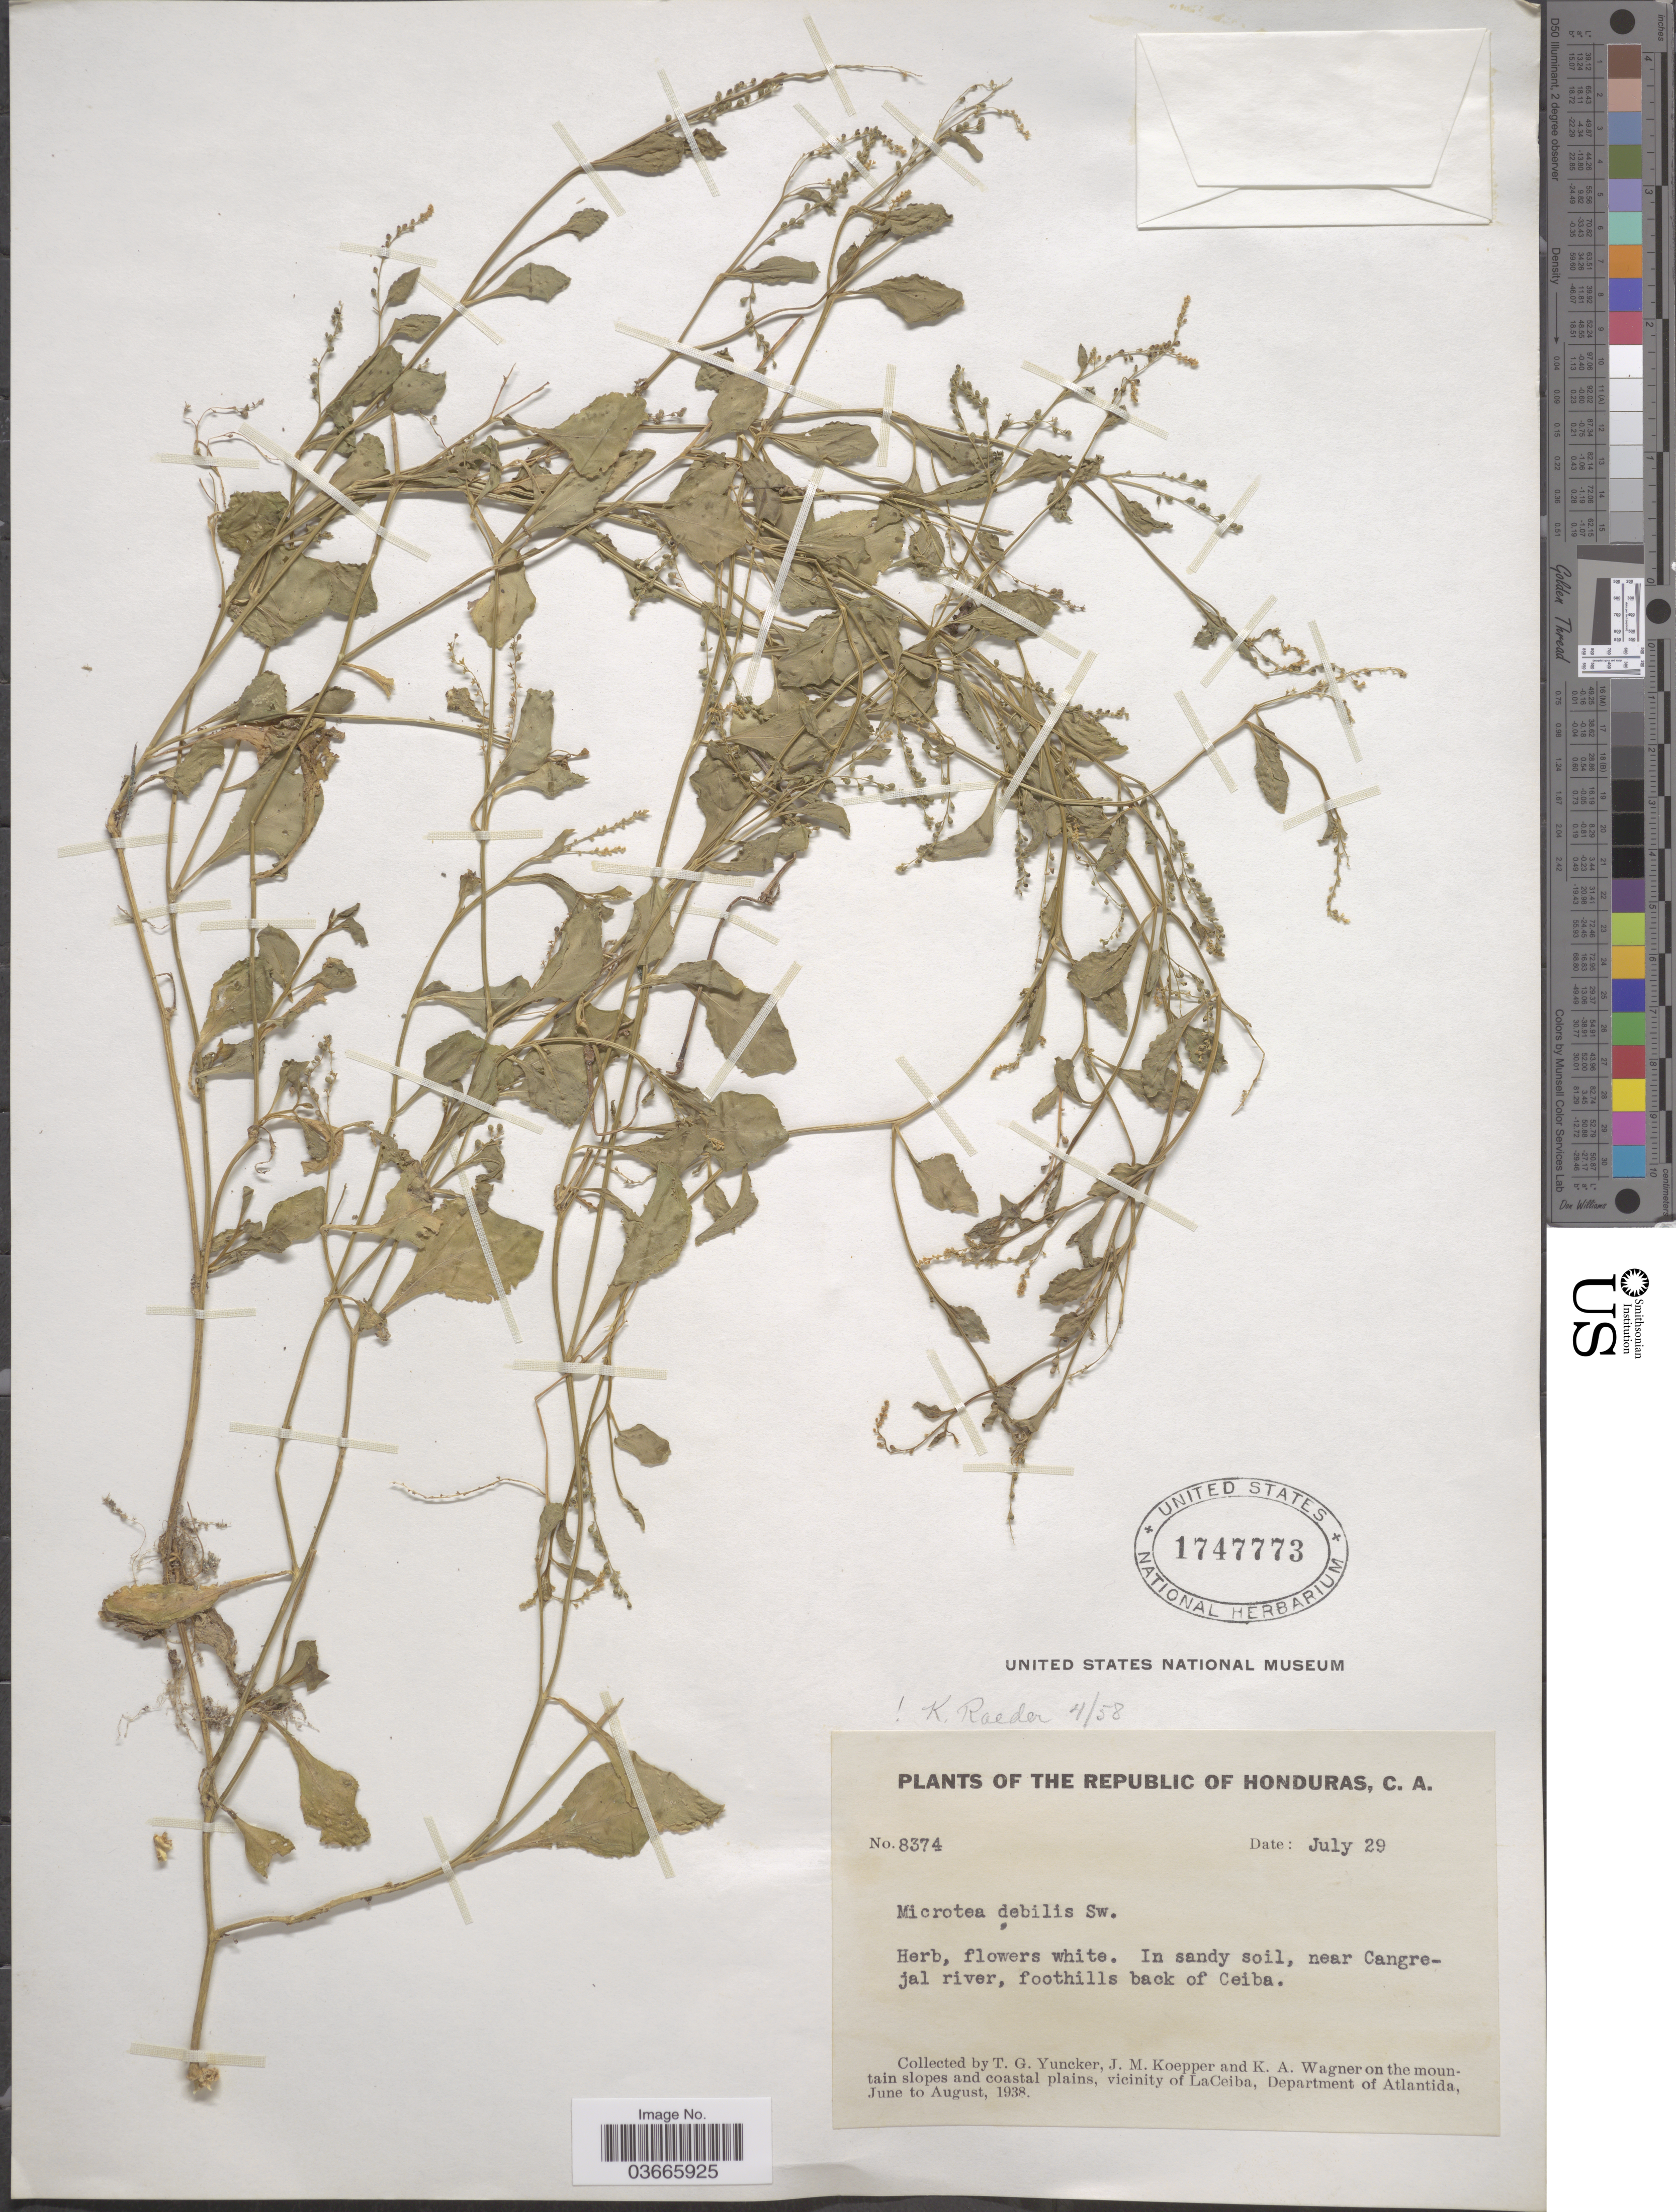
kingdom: Plantae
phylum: Tracheophyta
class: Magnoliopsida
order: Caryophyllales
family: Microteaceae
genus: Microtea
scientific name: Microtea debilis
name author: Sw.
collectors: T. G. Yuncker, J. M. Koepper & K. A. Wagner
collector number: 8374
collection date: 1938-07-29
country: Honduras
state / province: Atlántida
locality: The Republic of Honduras. In sandy soil, near Cangrejal river, foothills back of Ceiba. On the mountain slopes and coastal plains, vicinity of LaCeiba, Department of Atlantida.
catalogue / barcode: US 1747773